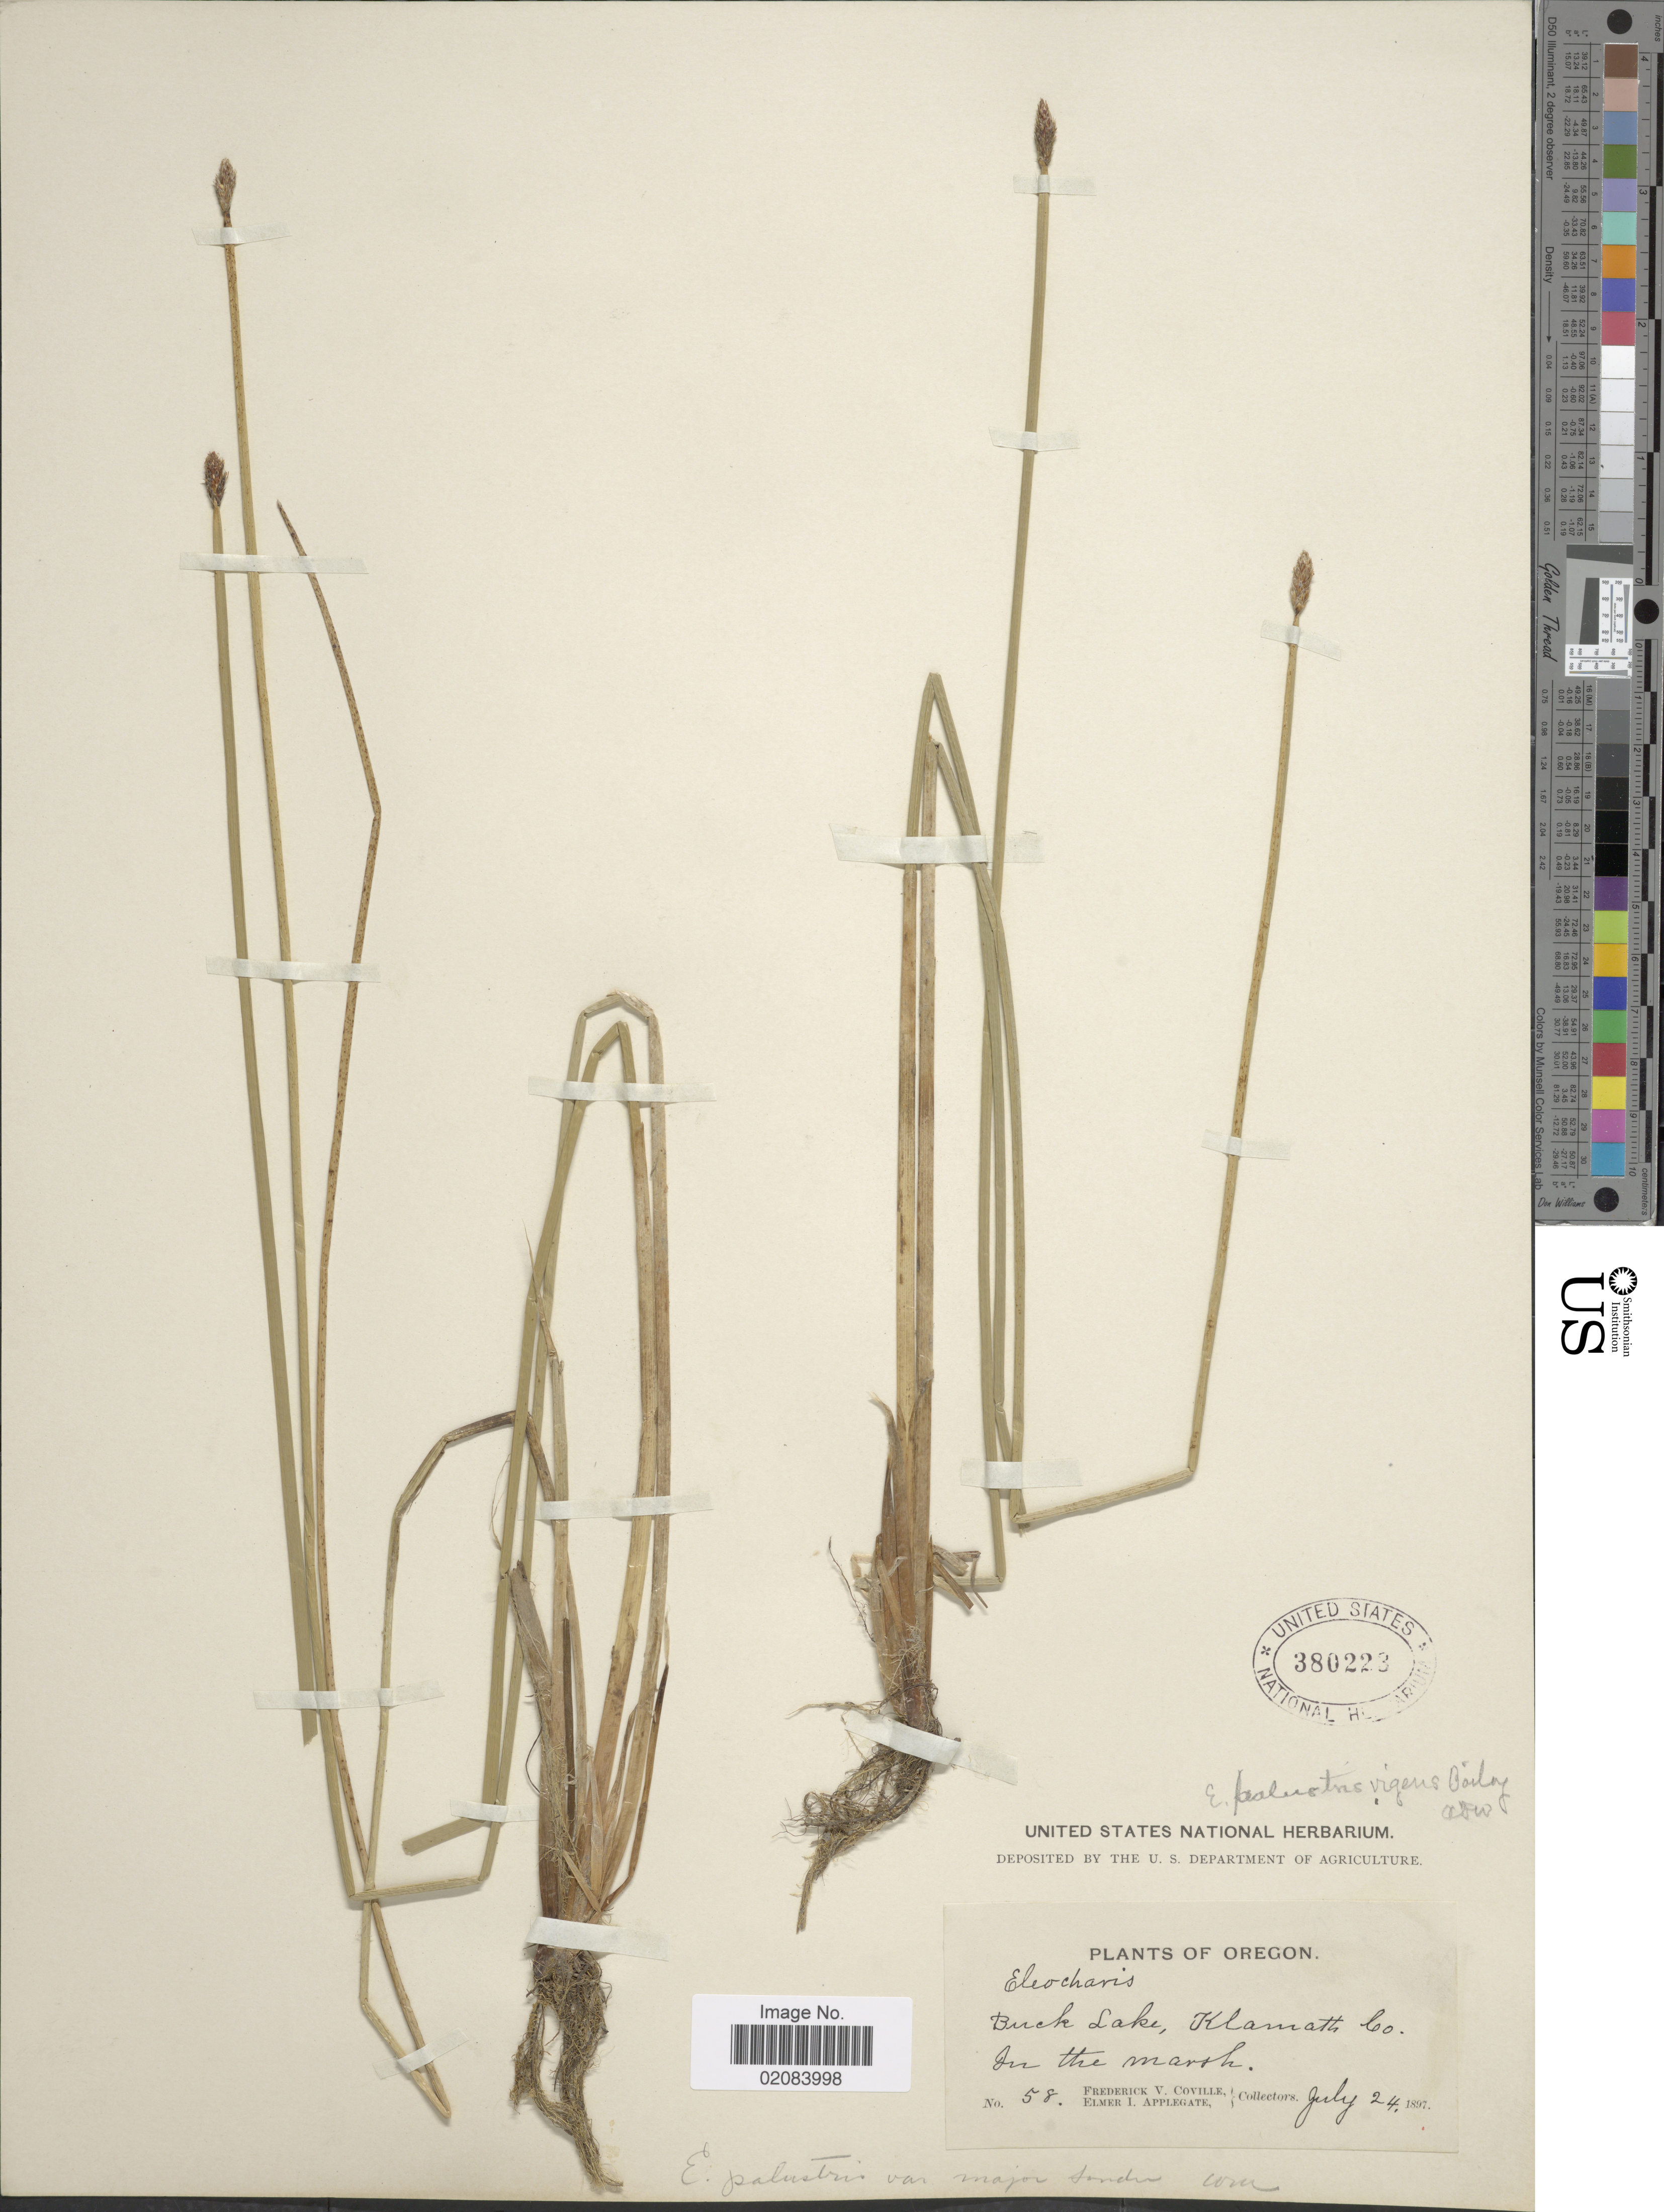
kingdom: Plantae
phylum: Tracheophyta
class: Liliopsida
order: Poales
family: Cyperaceae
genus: Eleocharis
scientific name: Eleocharis palustris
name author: (L.) Roem. & Schult.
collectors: F. V. Coville & E. I. Applegate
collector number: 58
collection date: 1897-07-24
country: United States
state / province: Oregon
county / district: Klamath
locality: Oregon, Buck Lake, Klamath Co. In the marsh.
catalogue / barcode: US 380223